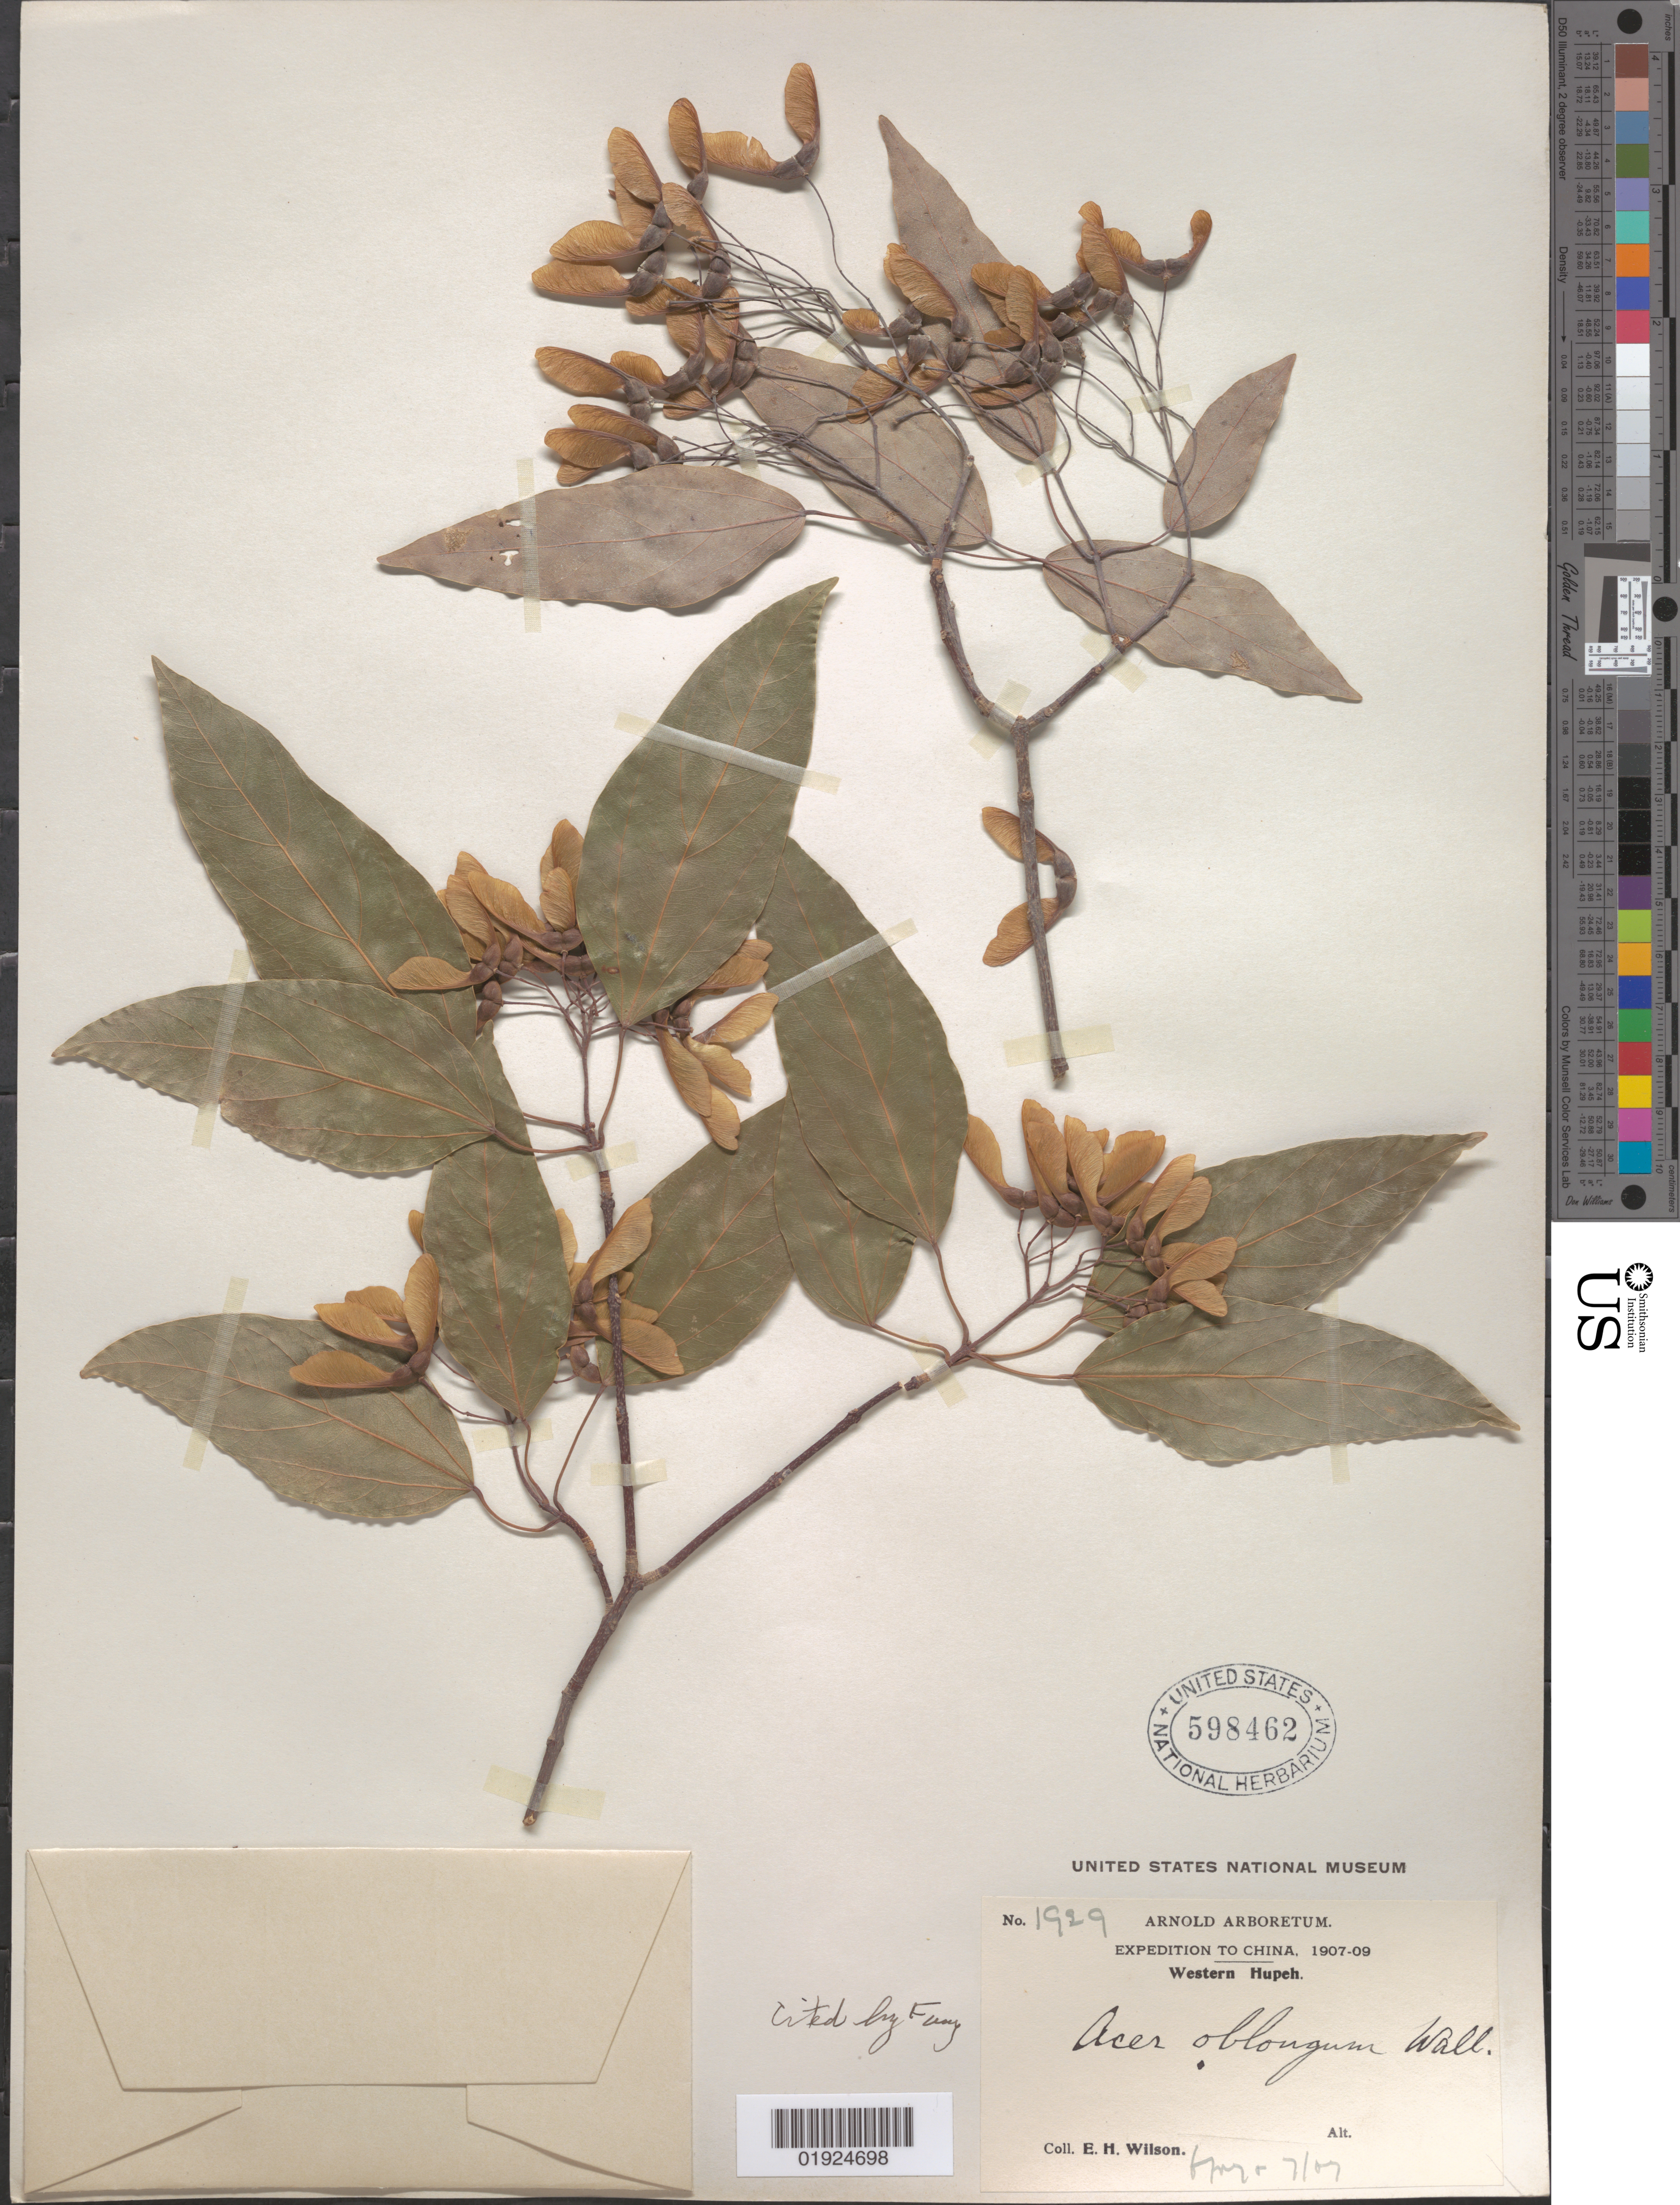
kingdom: Plantae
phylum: Tracheophyta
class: Magnoliopsida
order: Sapindales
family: Sapindaceae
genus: Acer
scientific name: Acer oblongum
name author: Wall. ex DC.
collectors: E. H. Wilson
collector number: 1929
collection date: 1907-06/1907-07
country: China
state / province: Hubei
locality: Western Hupeh [Hubei]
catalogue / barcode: US 598462